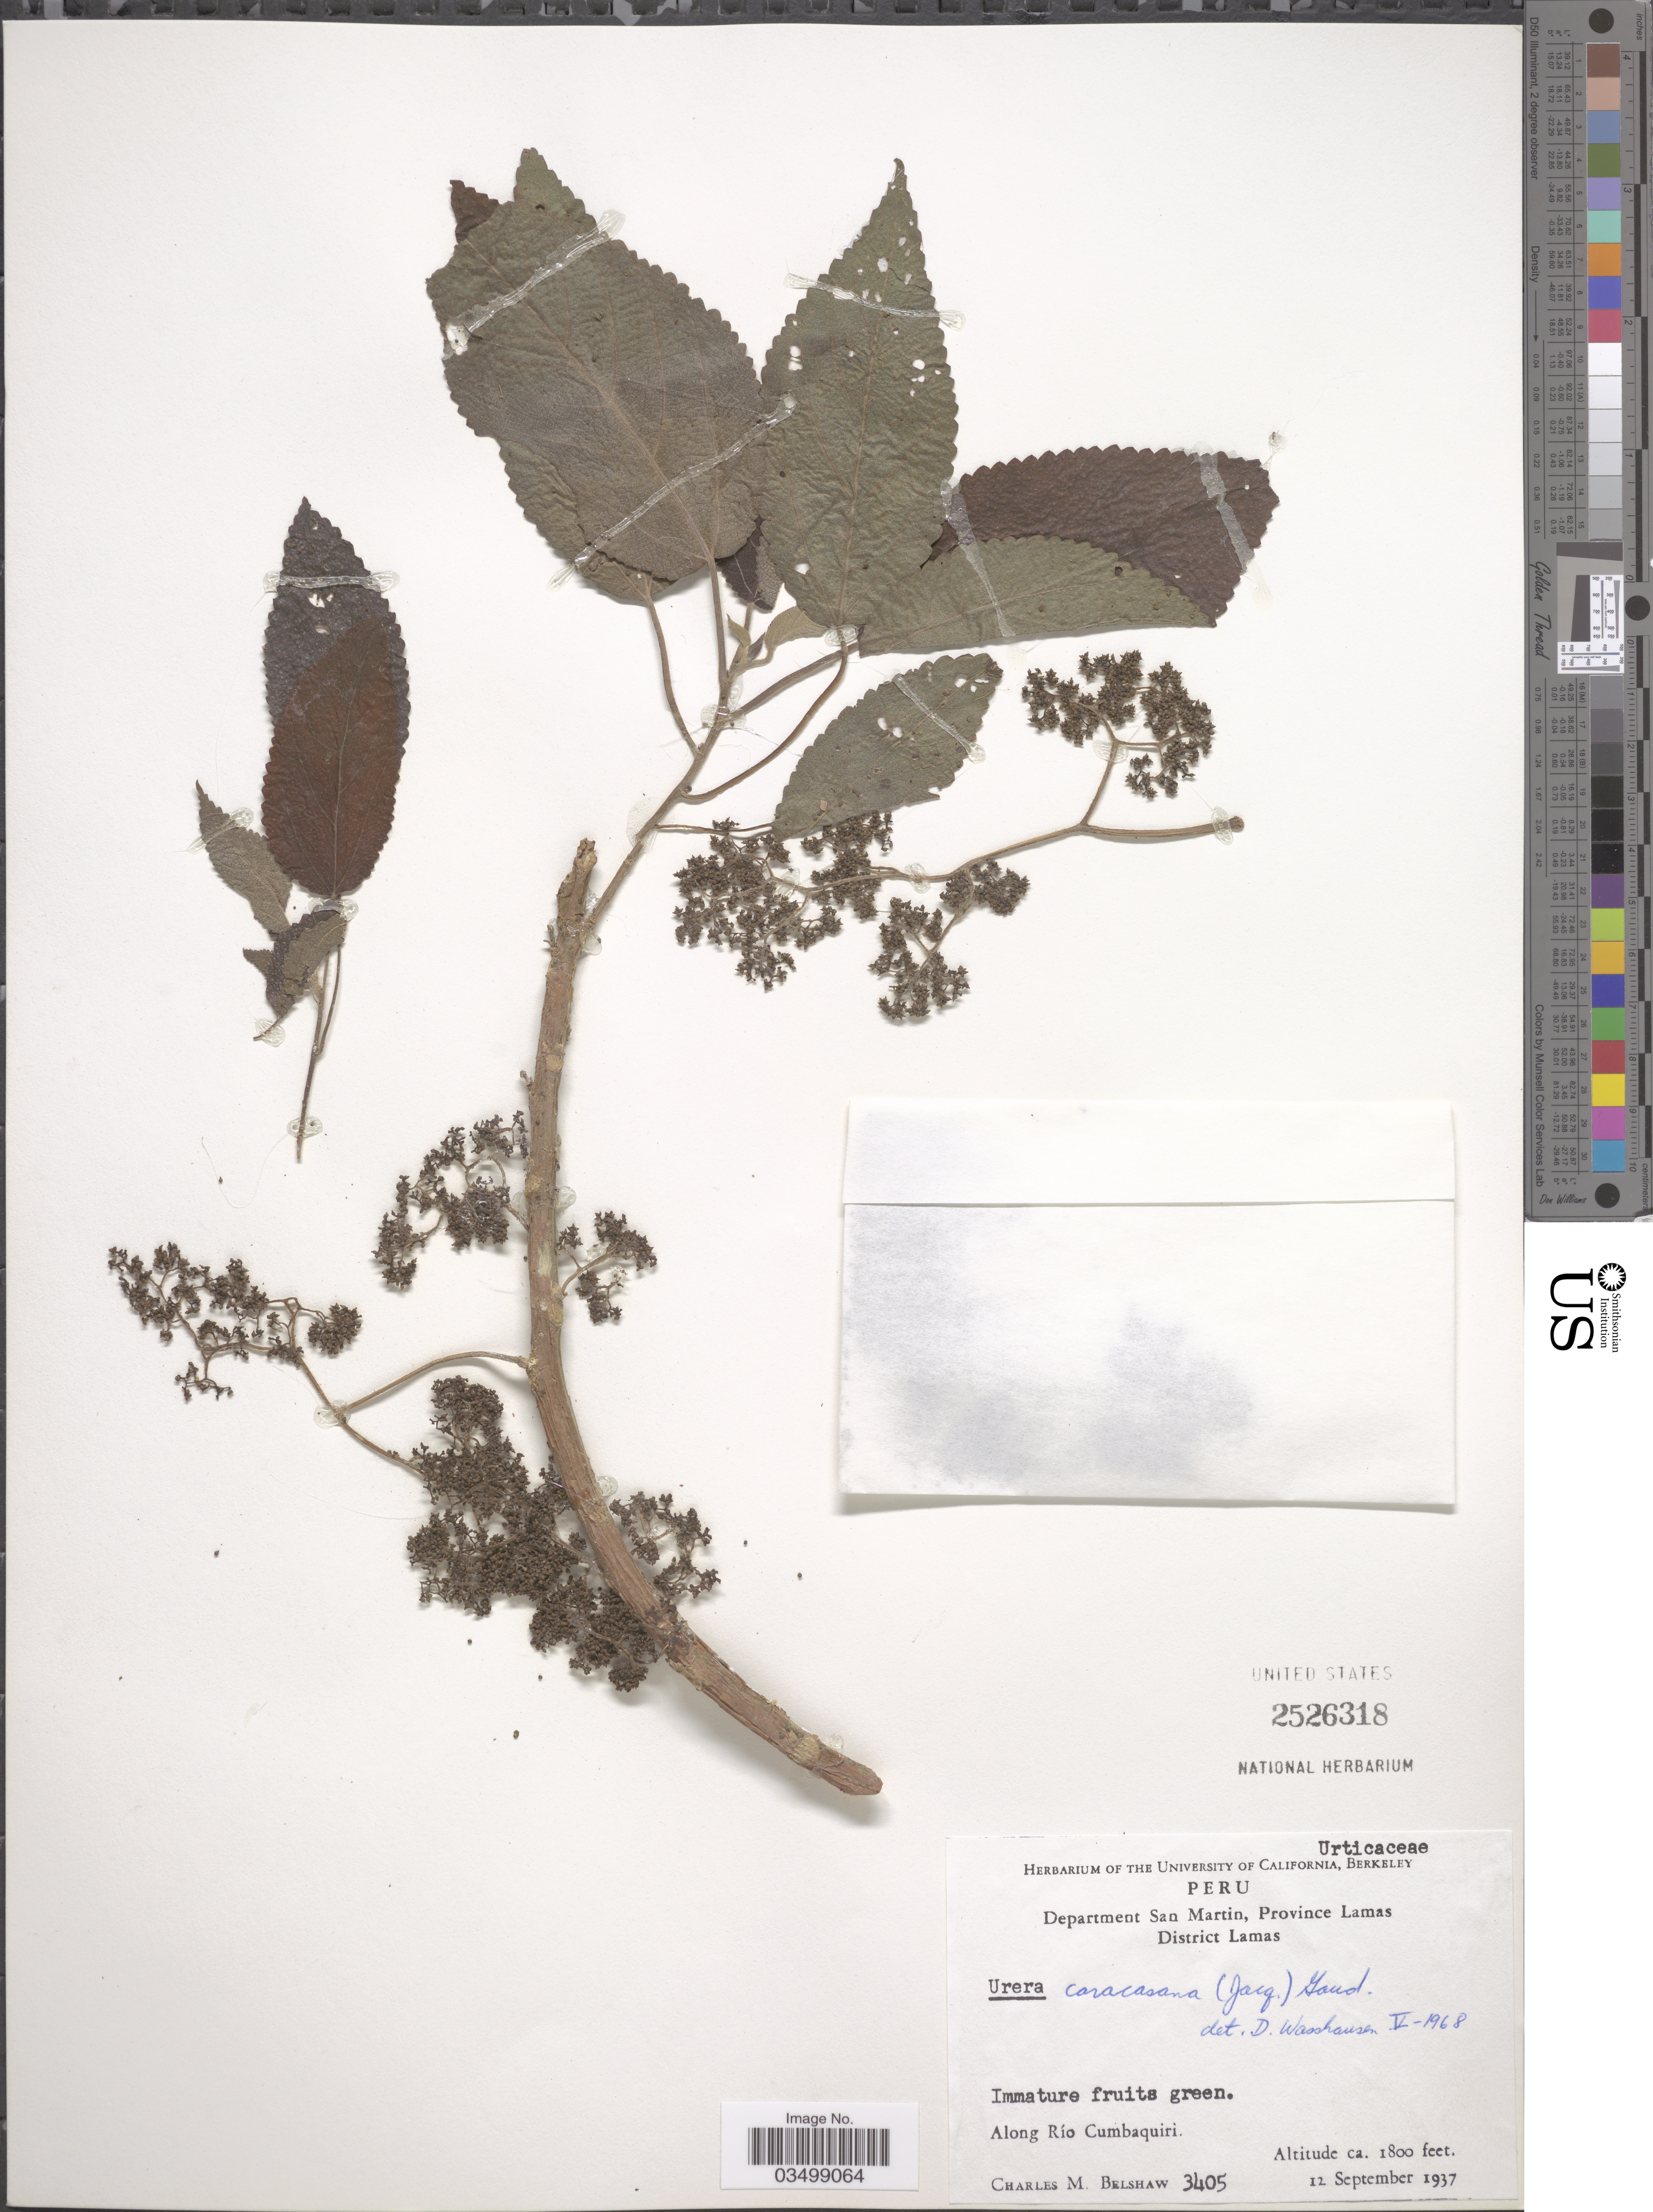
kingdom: Plantae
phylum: Tracheophyta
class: Magnoliopsida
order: Rosales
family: Urticaceae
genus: Urera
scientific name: Urera caracasana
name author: (Jacq.) Gaudich. ex Griseb.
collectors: C. Shaw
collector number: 3405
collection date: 1937-09-12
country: Peru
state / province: San Martín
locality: Department San Martin, Province Lamas. District Lamas. Along Río Cumbaquiri.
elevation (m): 549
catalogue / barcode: US 2526318